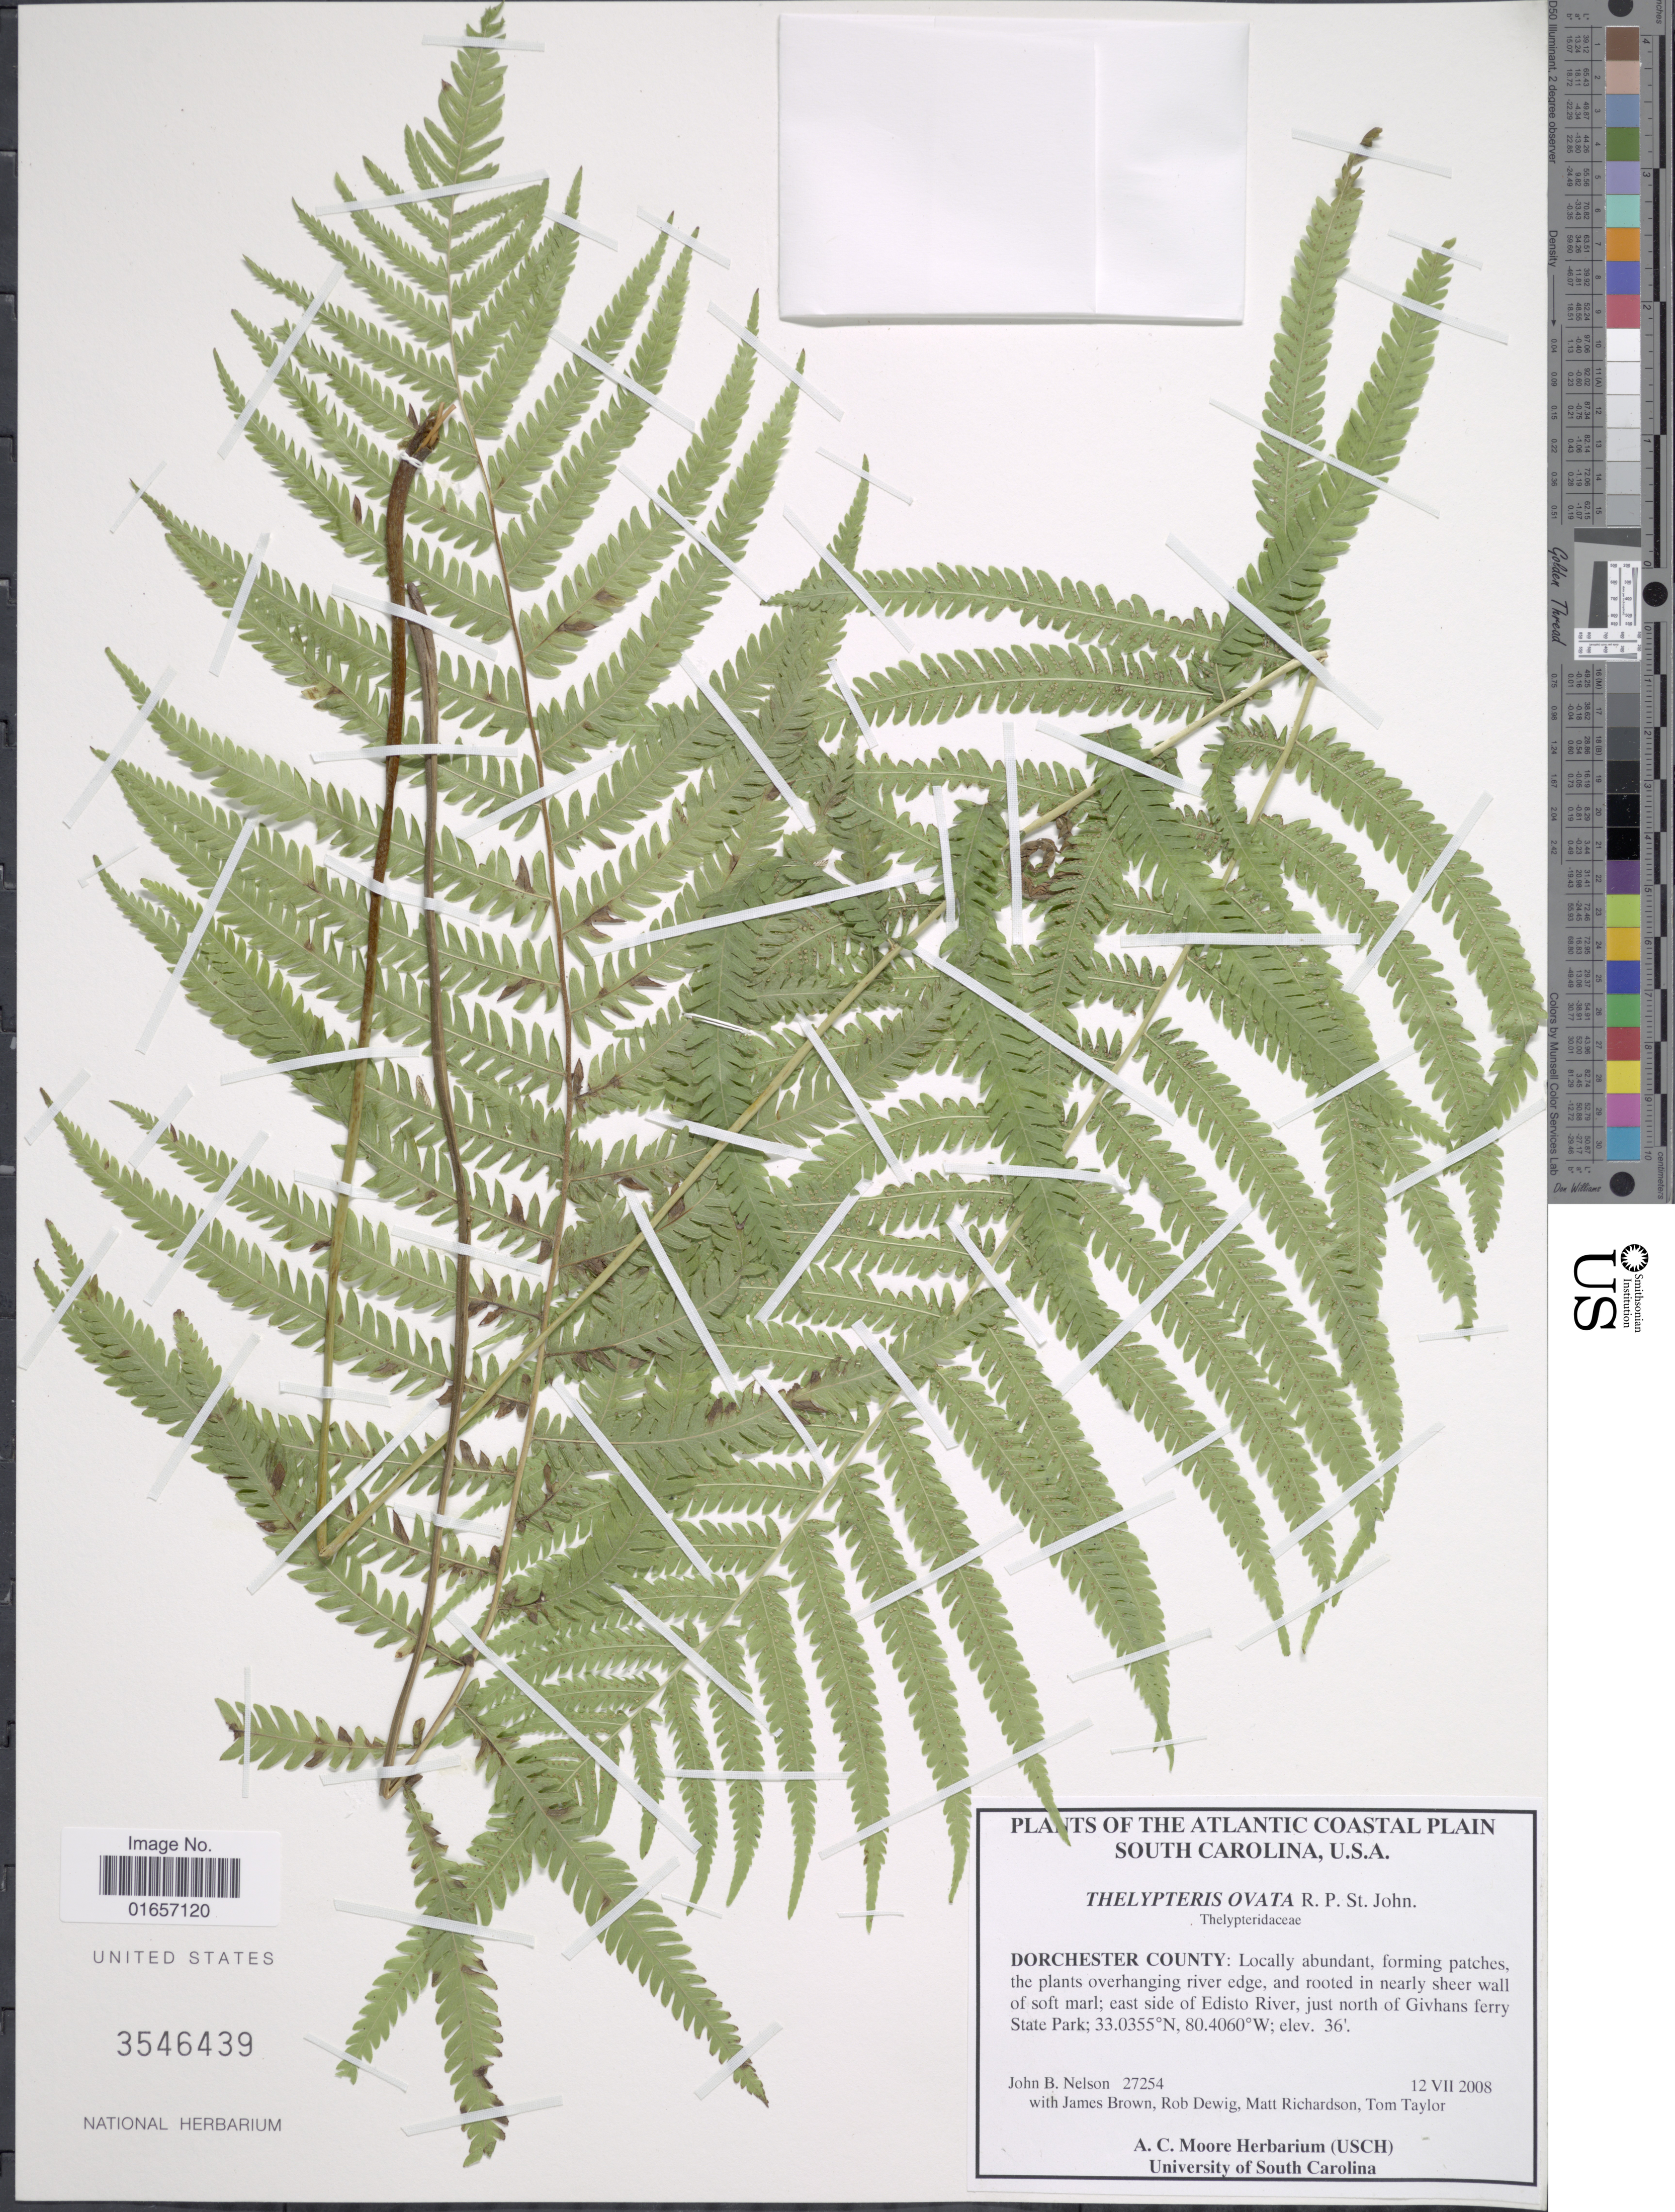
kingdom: Plantae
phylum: Tracheophyta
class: Polypodiopsida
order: Polypodiales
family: Thelypteridaceae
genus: Christella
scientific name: Christella ovata var. ovata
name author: (R.P. St. John) Á. Löve & D. Löve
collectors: J. B. Nelson, J. Brown, R. Dewig, M. Richardson & T. Taylor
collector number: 27254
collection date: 2008-07-12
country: United States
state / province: South Carolina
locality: The Atlantic Coastal Plain, U. S. A., Dorchester County: east side of Edisto River, just north of givhans ferry State Park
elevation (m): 11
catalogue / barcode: US 3546439